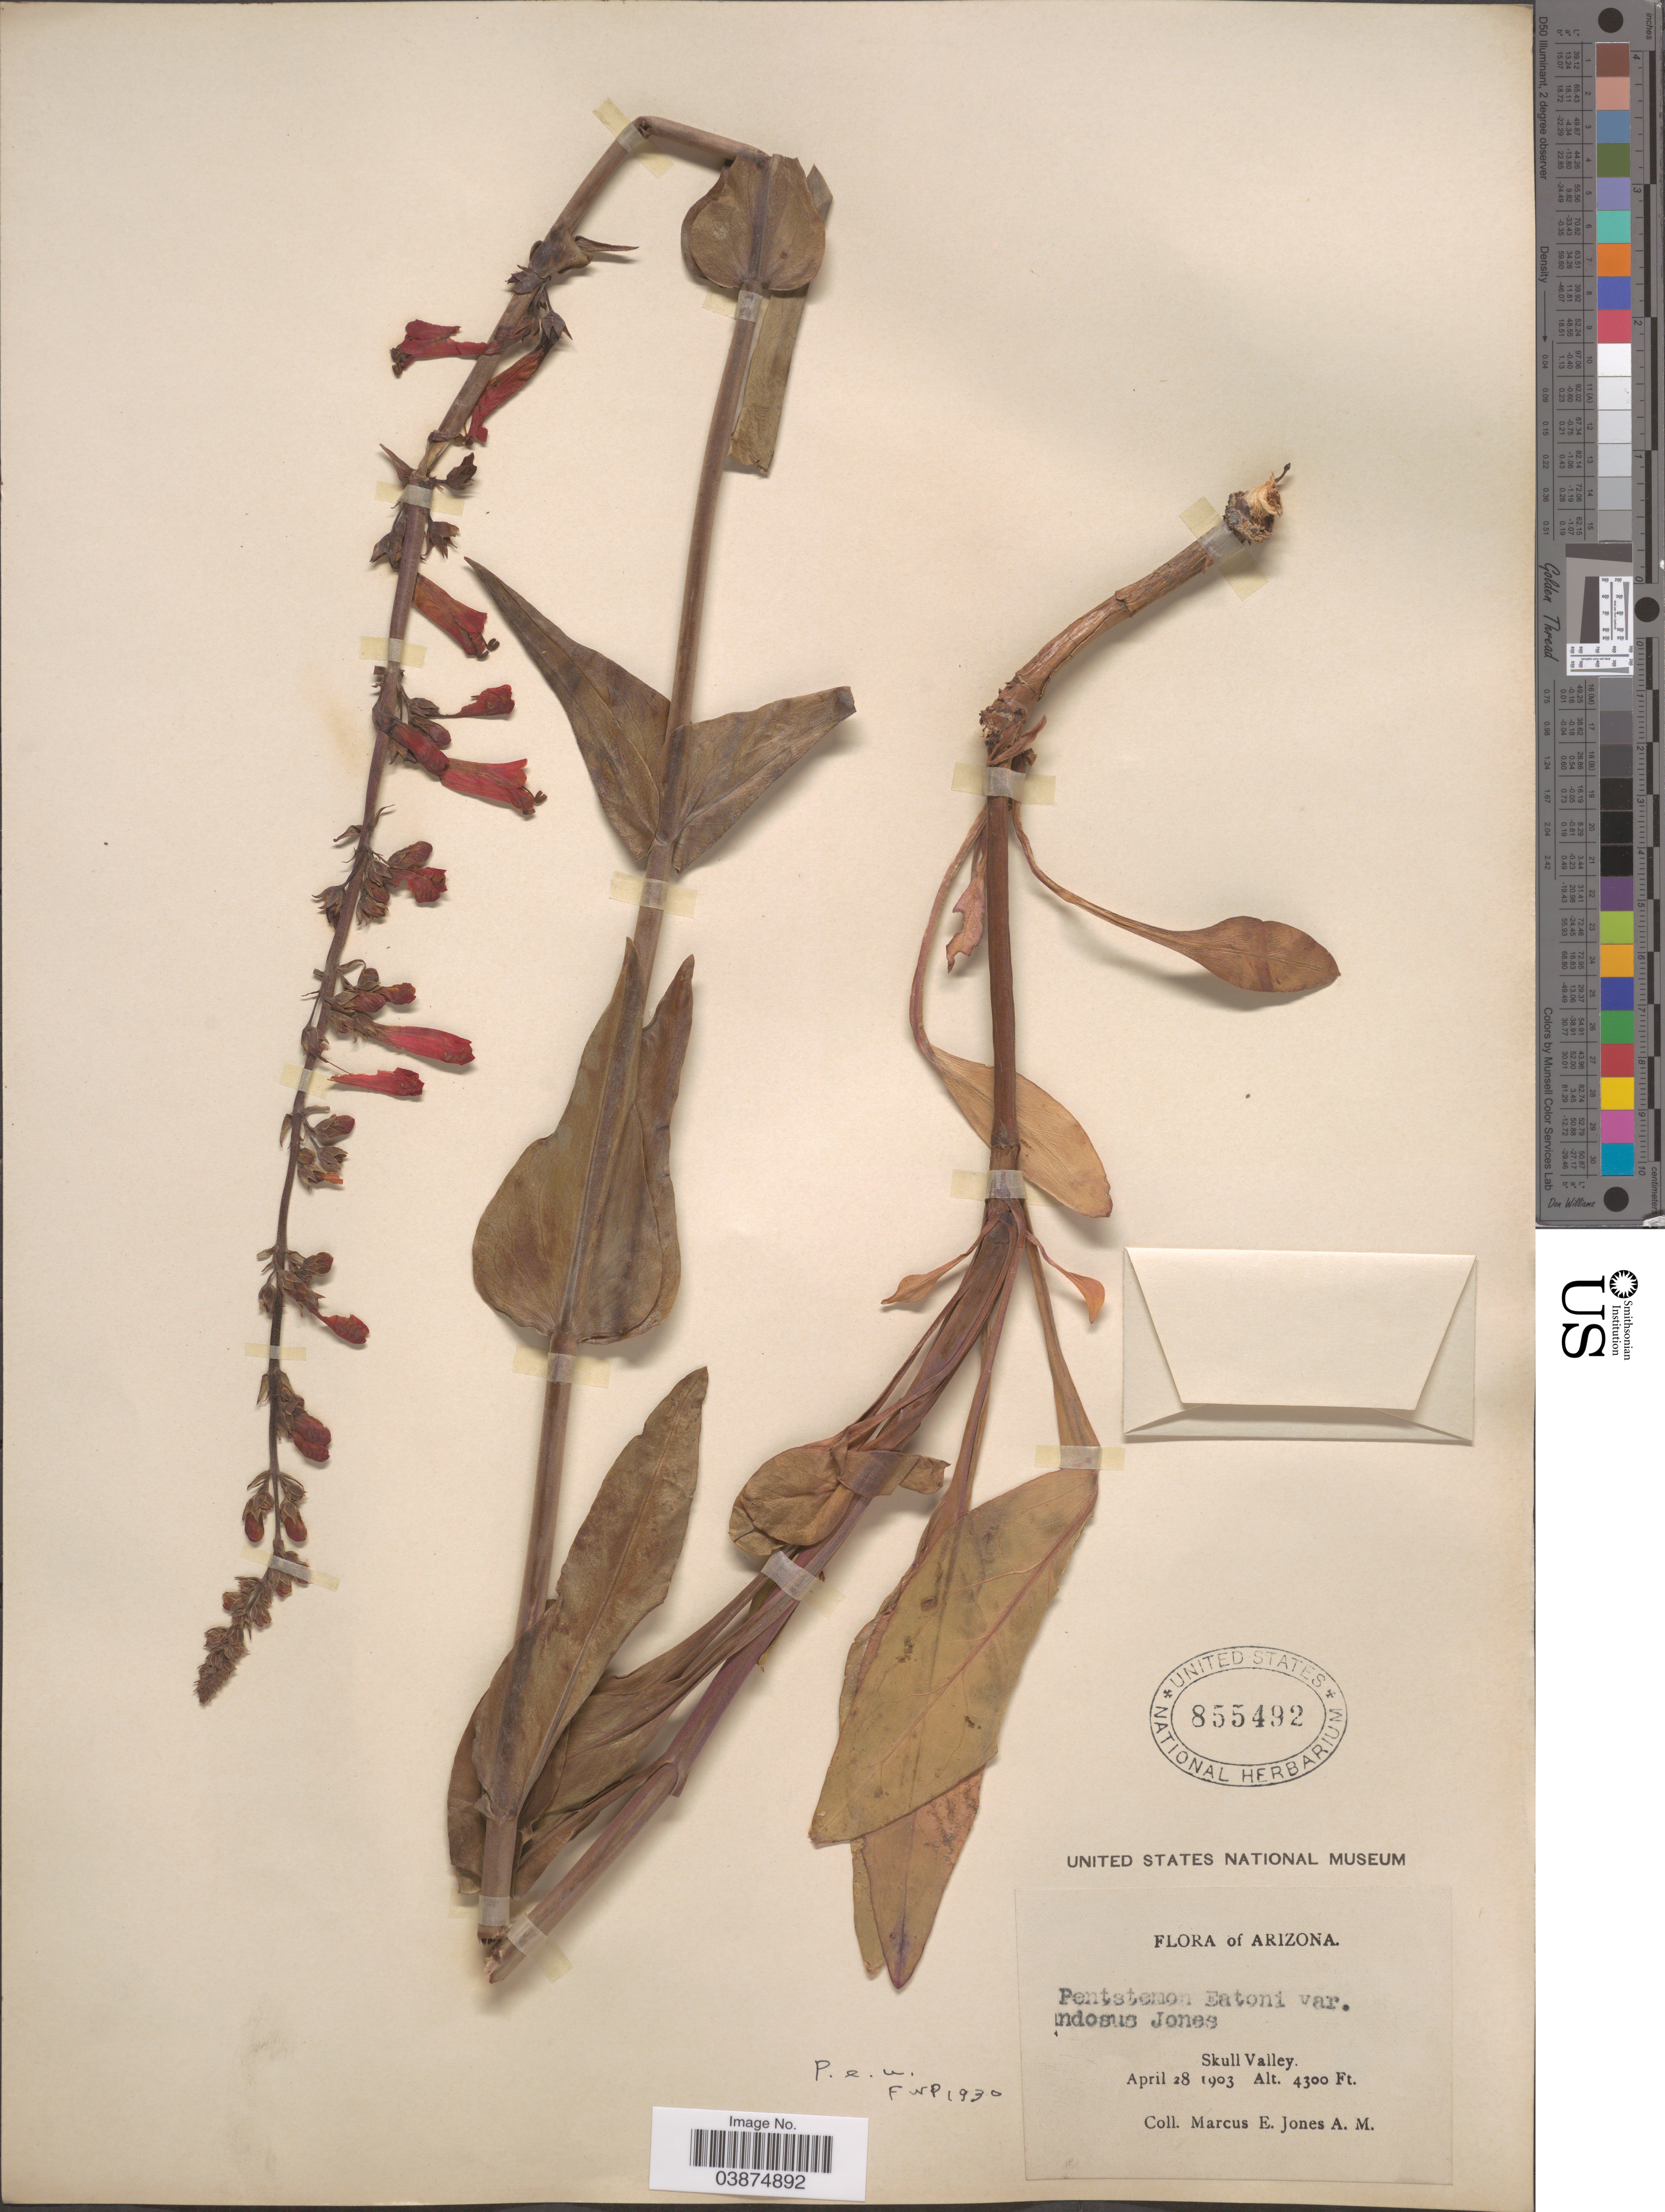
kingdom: Plantae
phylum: Tracheophyta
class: Magnoliopsida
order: Lamiales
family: Plantaginaceae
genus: Penstemon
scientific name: Penstemon eatonii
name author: A. Gray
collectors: M. E. Jones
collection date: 1903-04-28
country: United States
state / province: Arizona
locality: Skull Valley.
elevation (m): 1311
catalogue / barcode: US 855492